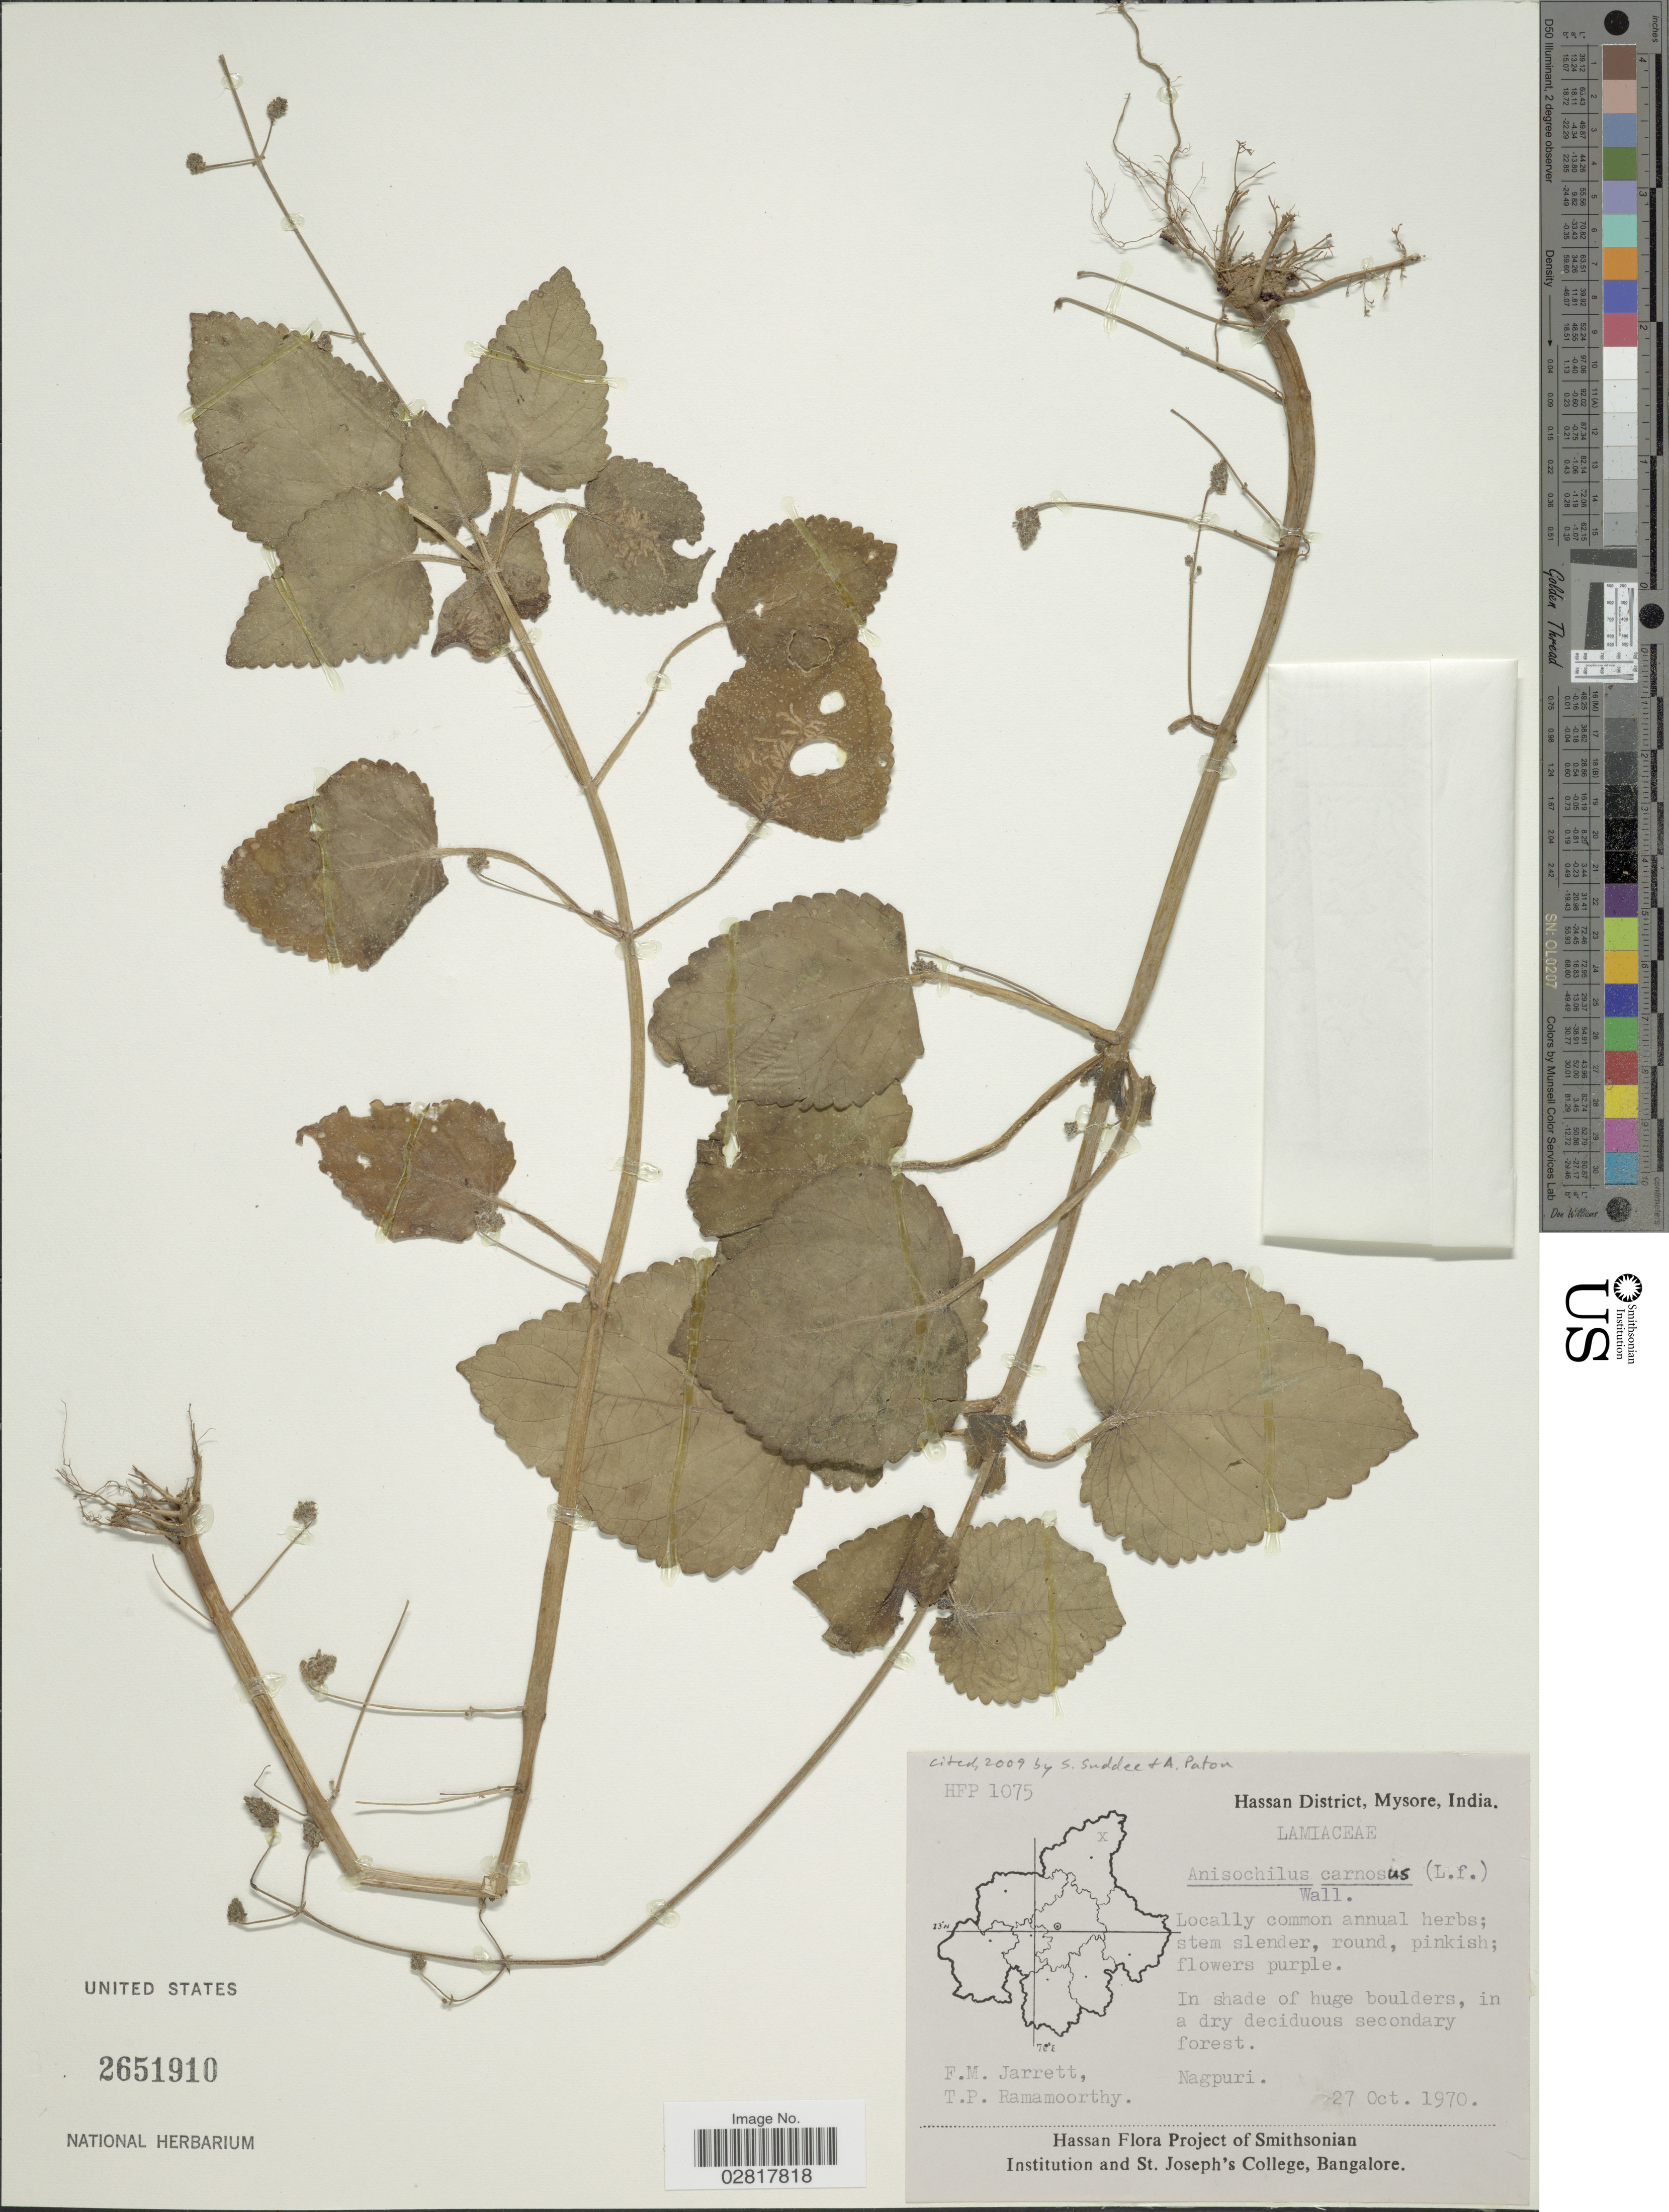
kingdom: Plantae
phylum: Tracheophyta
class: Magnoliopsida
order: Lamiales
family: Lamiaceae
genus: Anisochilus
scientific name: Anisochilus carnosus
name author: (L. f.) Wall. ex Benth.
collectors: F. M. Jarrett & T. P. Ramamoorthy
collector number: HFP1075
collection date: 1970-10-27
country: India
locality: Hassan District, Mysore. Nagpuri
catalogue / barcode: US 2651910